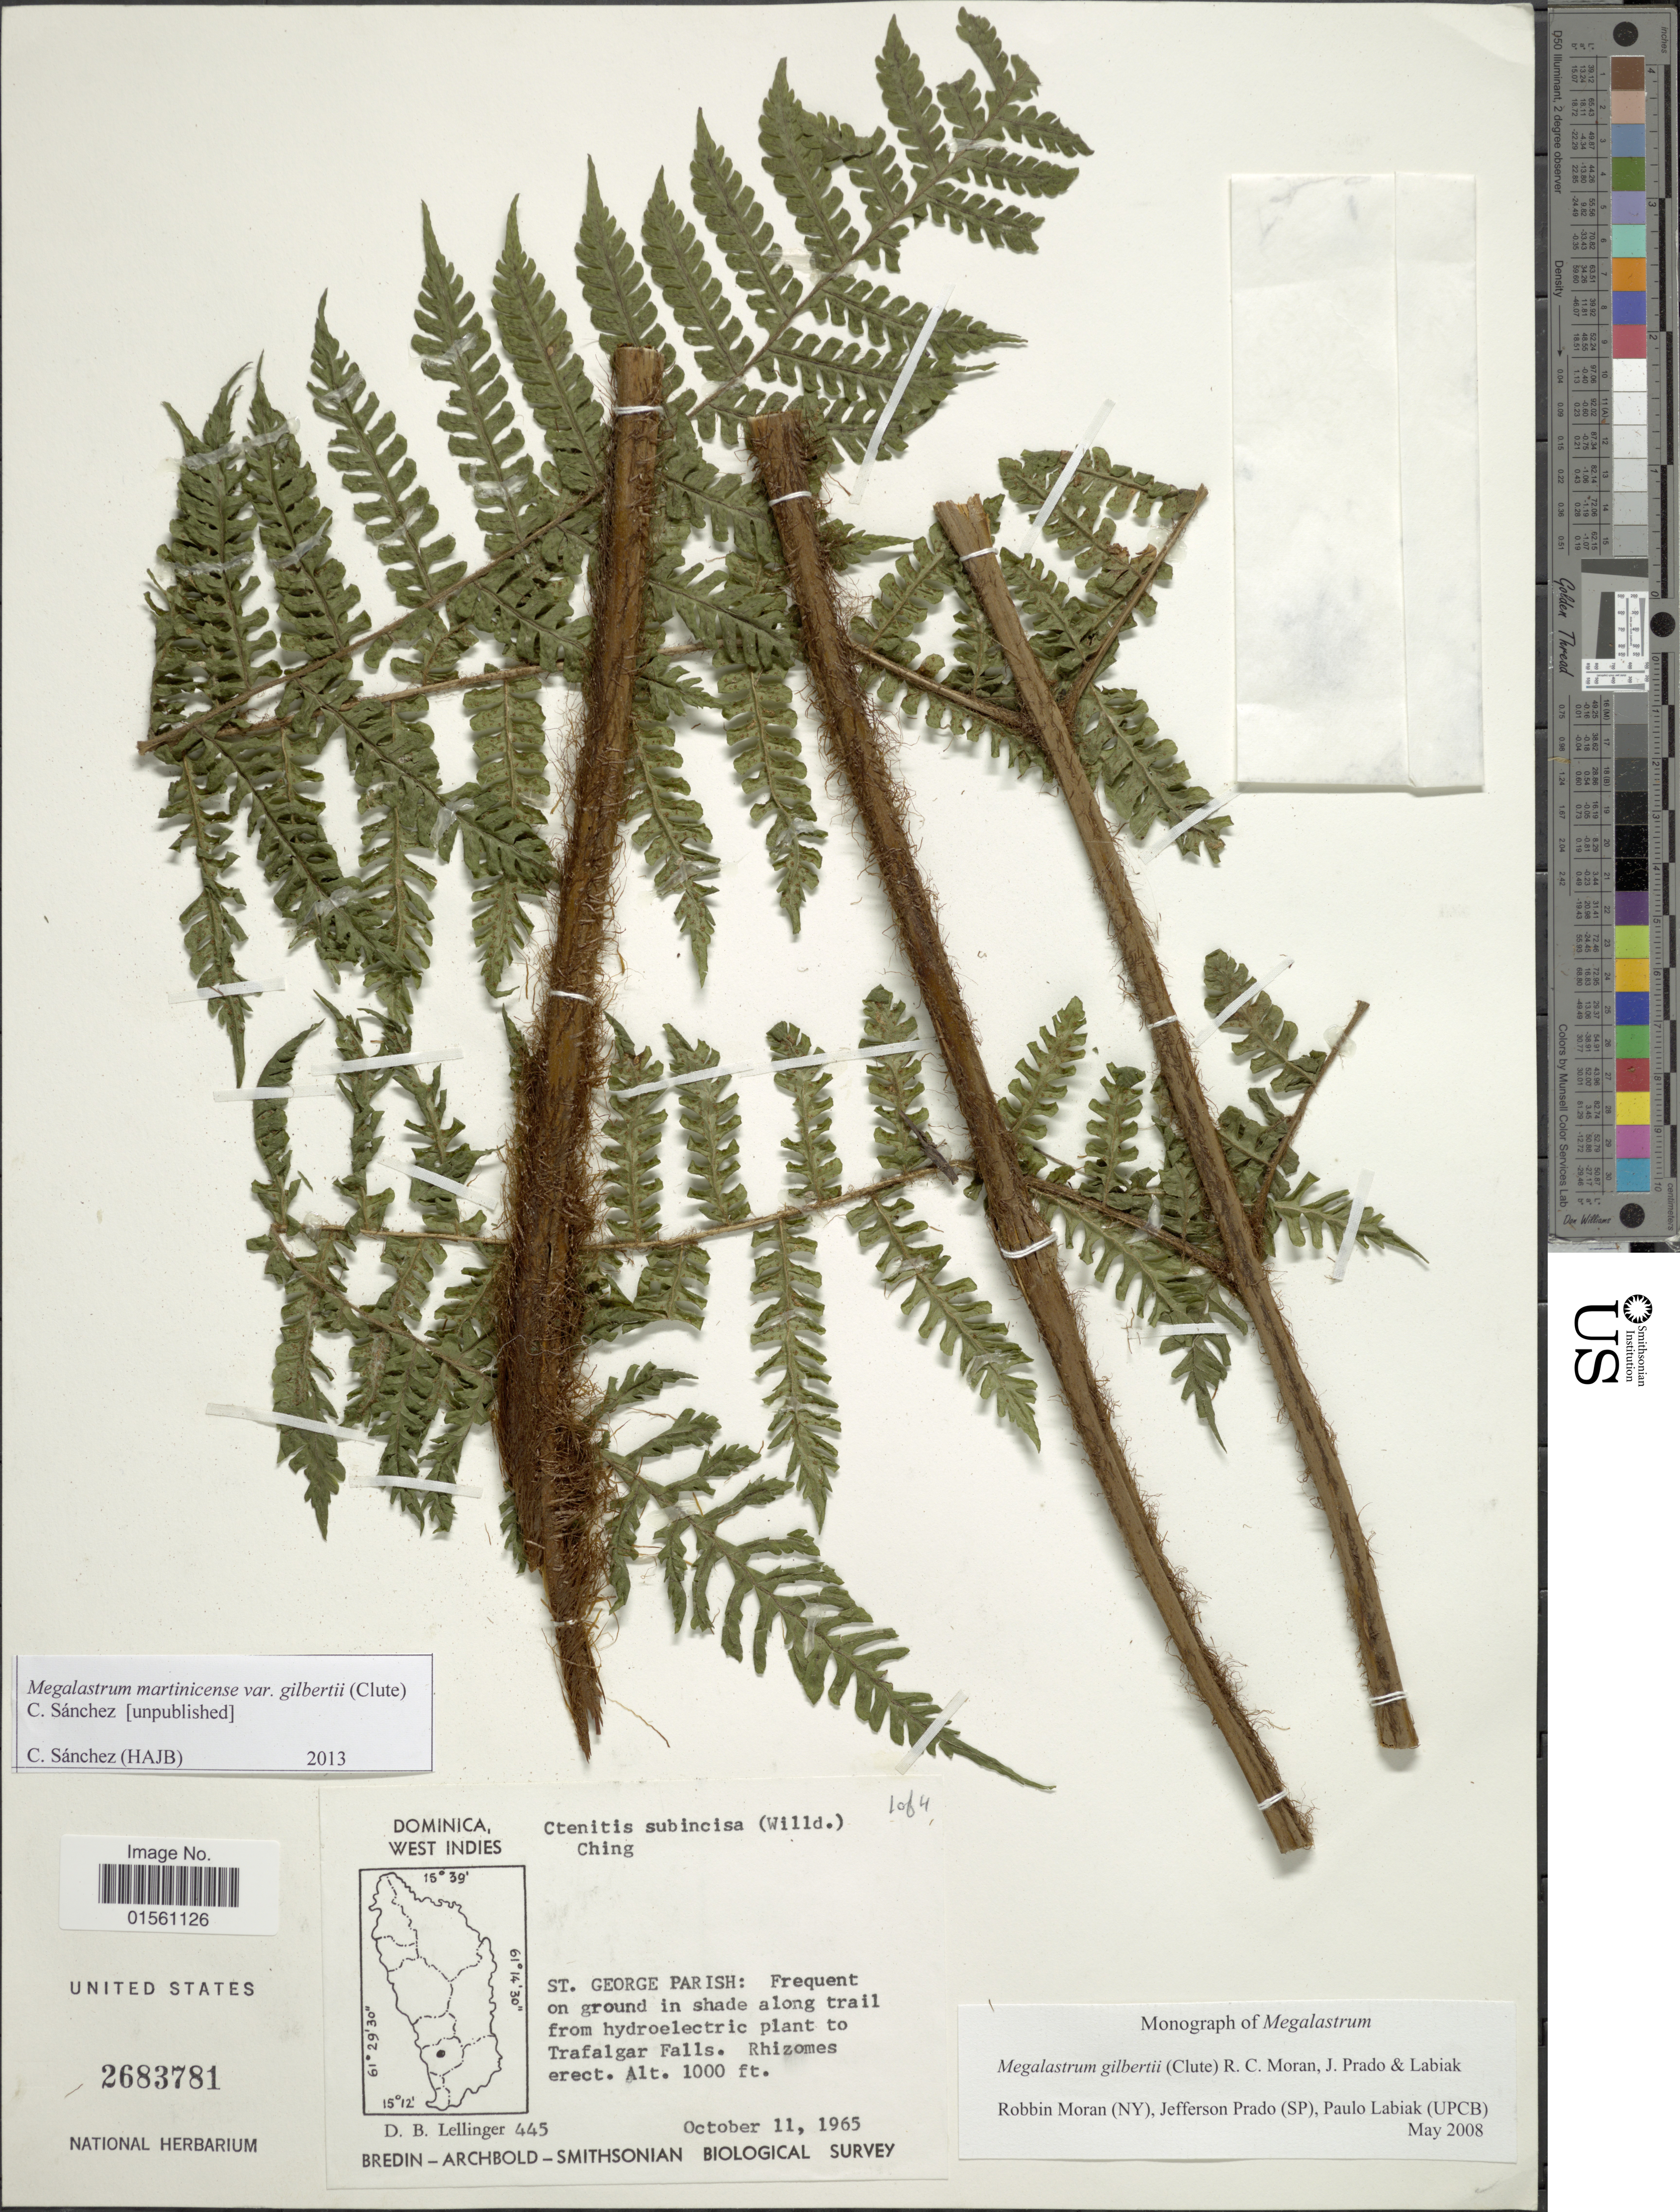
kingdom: Plantae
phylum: Tracheophyta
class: Polypodiopsida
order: Polypodiales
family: Dryopteridaceae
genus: Megalastrum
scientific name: Megalastrum gilbertii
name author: (Clute) R.C. Moran et al.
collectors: D. B. Lellinger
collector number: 445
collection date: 1965-10-11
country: Dominica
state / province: St. George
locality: West Indies, St George Parish: Frequent on ground in shade along trail from hydroelectric plant to Trafalgar Falls, Rhizomes erect.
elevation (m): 305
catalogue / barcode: US 2683781